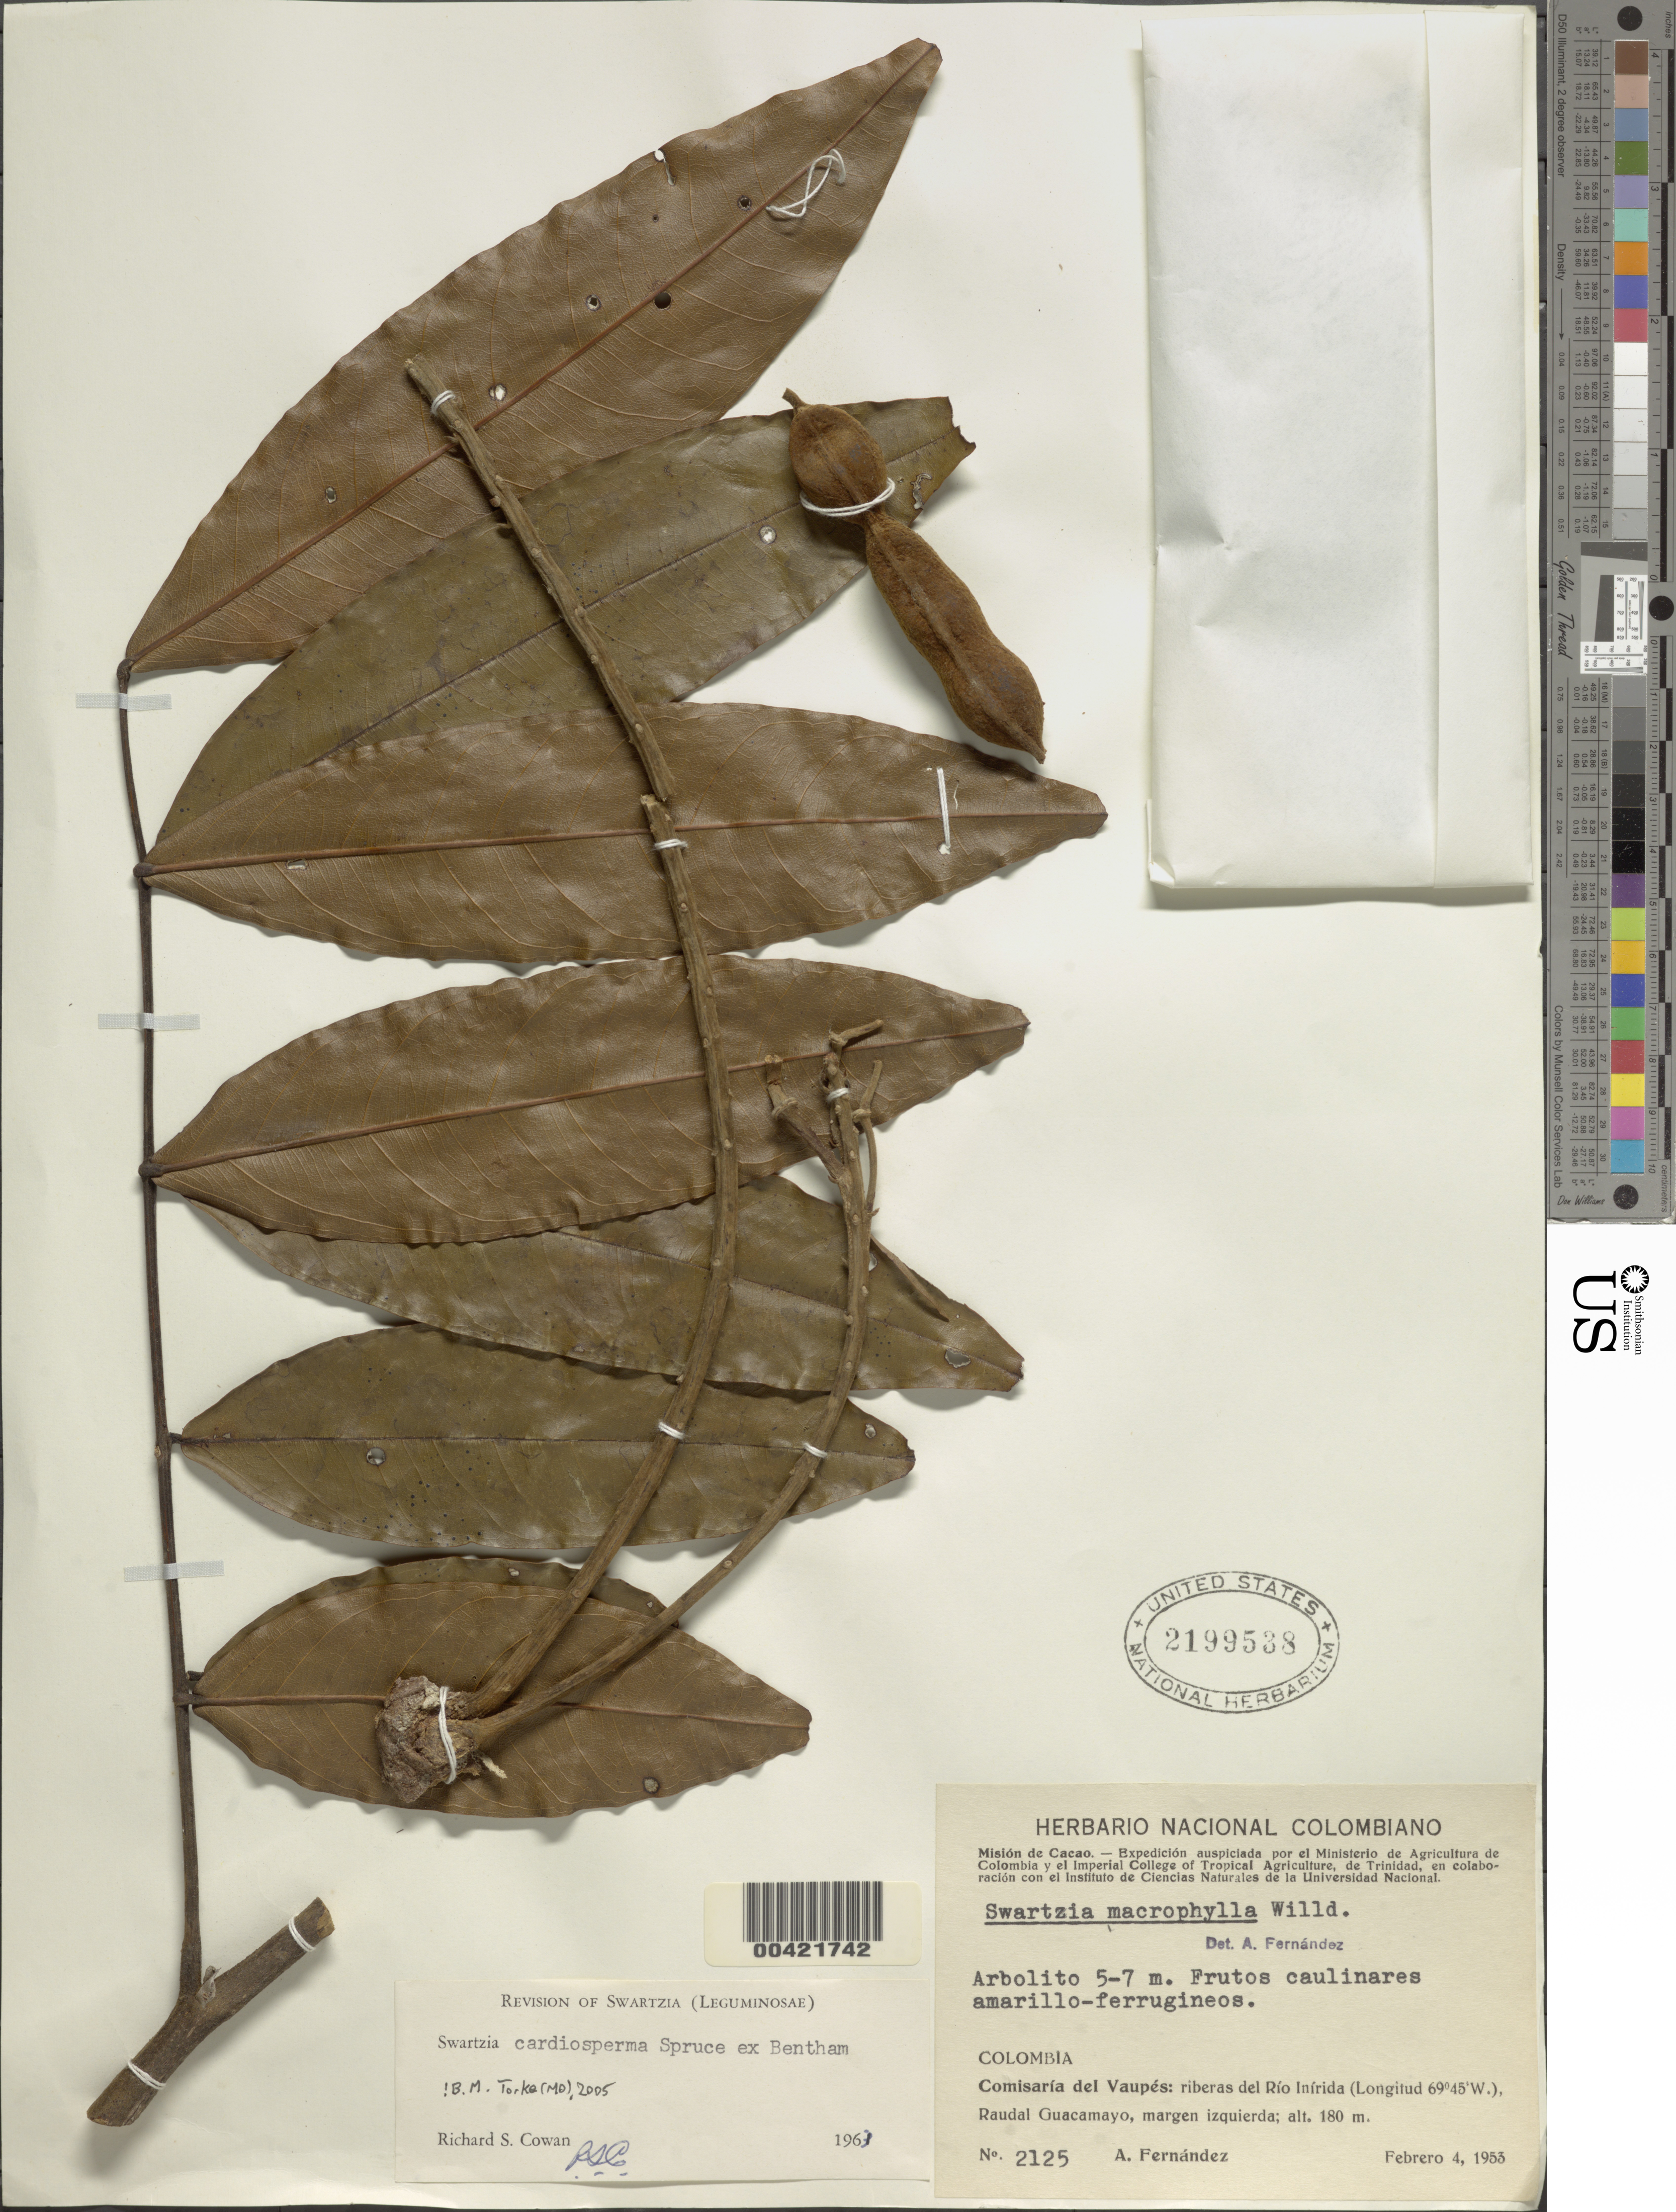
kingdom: Plantae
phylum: Tracheophyta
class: Magnoliopsida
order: Fabales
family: Fabaceae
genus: Swartzia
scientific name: Swartzia cardiosperma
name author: Spruce ex Benth.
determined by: Cowan, R. S.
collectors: Á. Fernández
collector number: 2125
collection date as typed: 04 Feb 1953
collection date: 1953-02-04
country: Colombia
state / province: Vaupés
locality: Raudal guacamayo; riberas del Rio Inirida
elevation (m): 180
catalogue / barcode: US 2199538